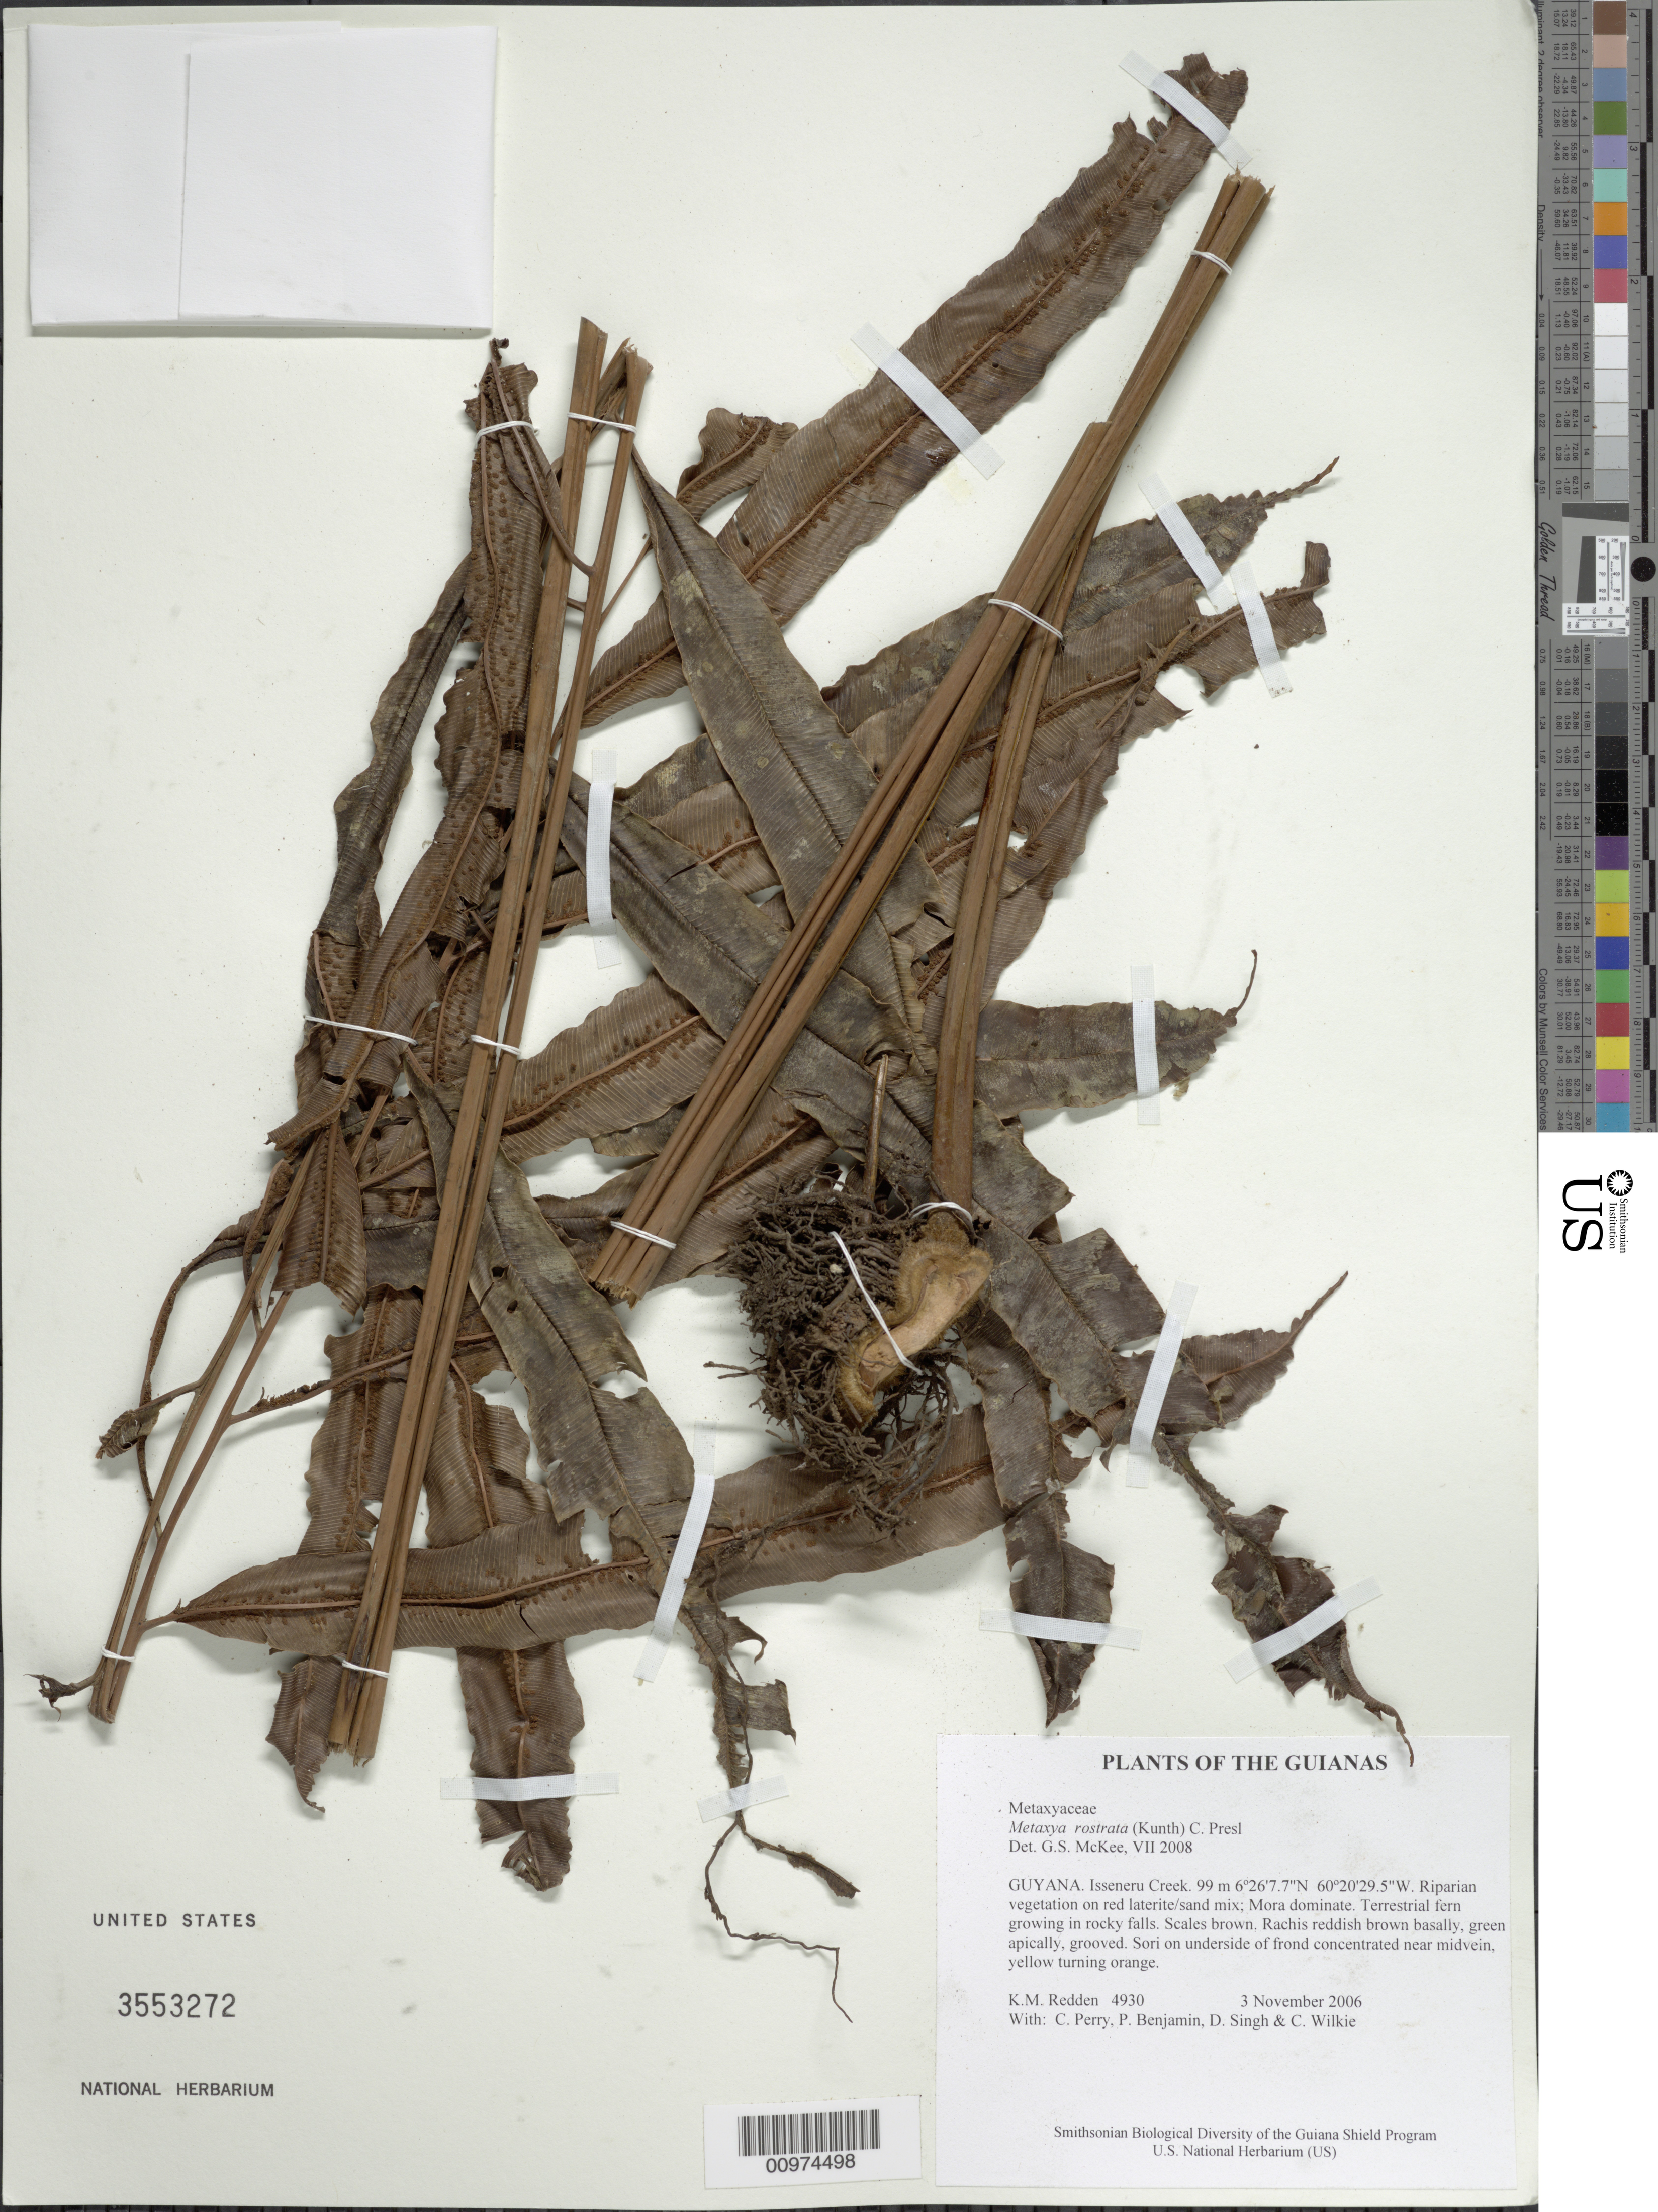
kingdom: Plantae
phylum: Tracheophyta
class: Polypodiopsida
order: Cyatheales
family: Metaxyaceae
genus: Metaxya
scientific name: Metaxya rostrata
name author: (Kunth) C. Presl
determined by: McKee, G. S., (US), NMNH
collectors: K. M. Redden, C. Perry, P. Benjamin, D. Singh & C. Wilkie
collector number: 4930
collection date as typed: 3 November 2006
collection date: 2006-11-03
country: Guyana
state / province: Cuyuni-Mazaruni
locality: Isseneru Creek.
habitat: Riparian vegetation on red laterite/sand mix; Mora dominant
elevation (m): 99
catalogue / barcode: US 3553272